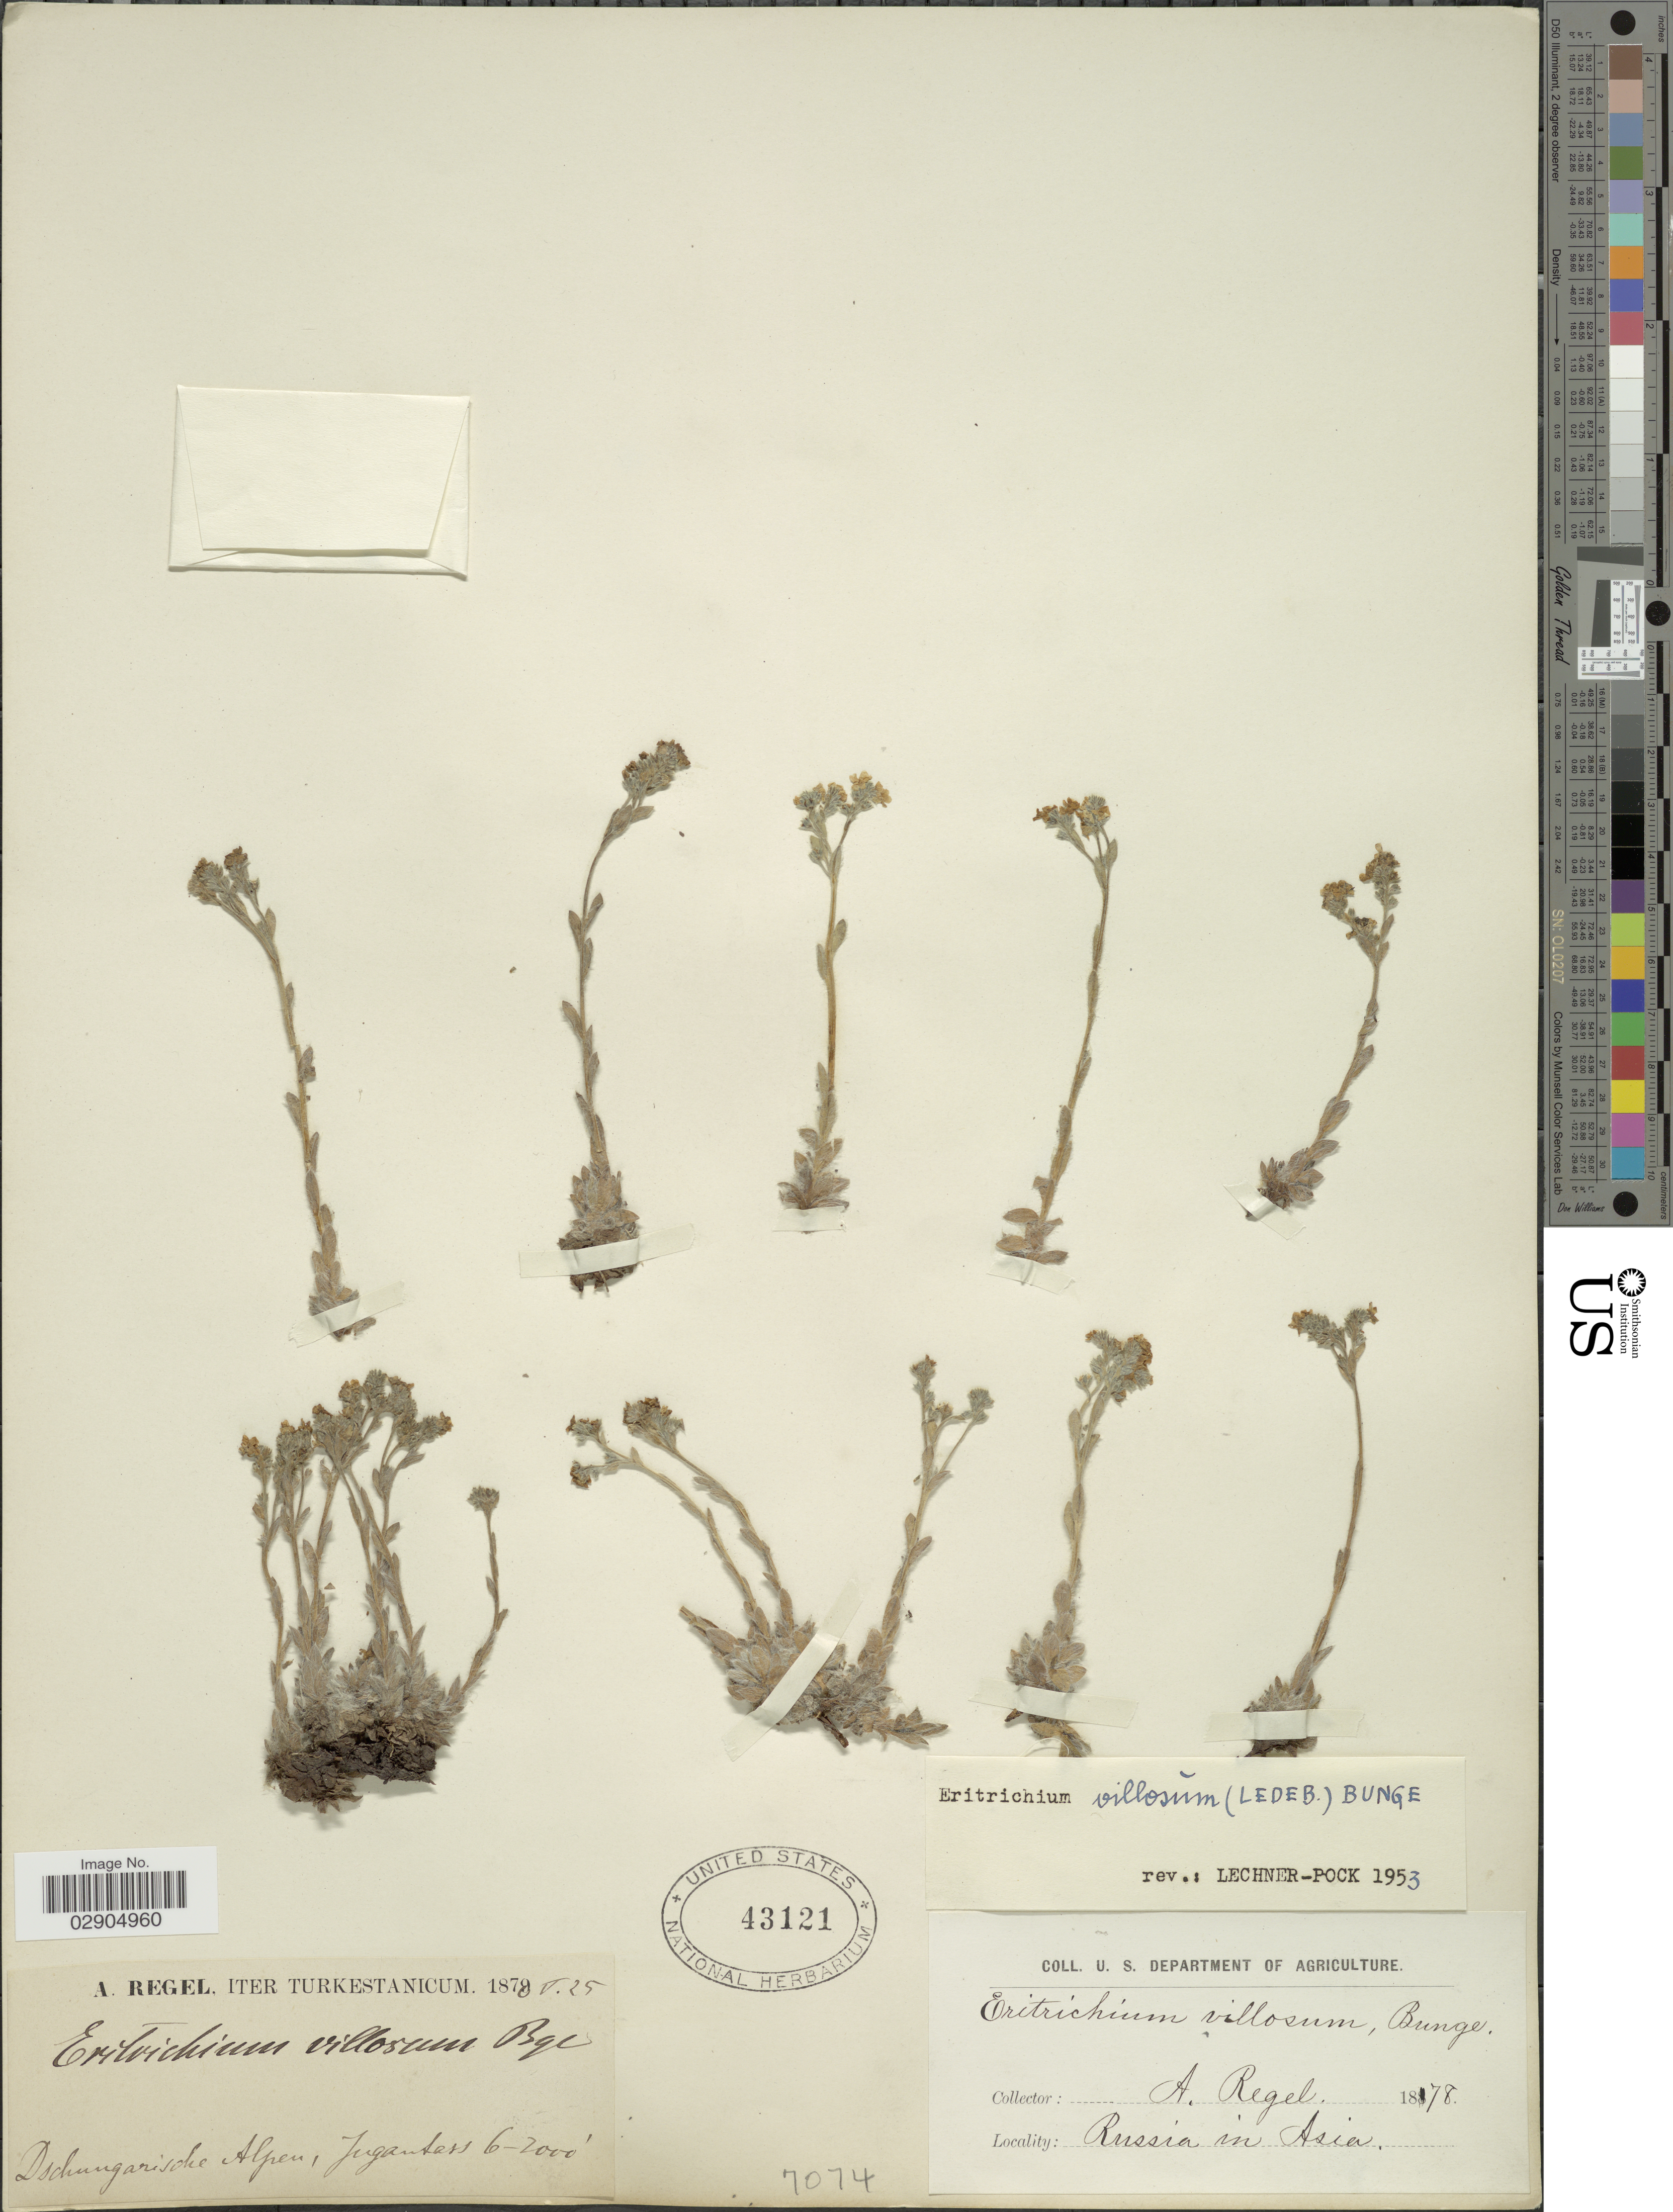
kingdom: Plantae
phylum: Tracheophyta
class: Magnoliopsida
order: Boraginales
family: Boraginaceae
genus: Eritrichium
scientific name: Eritrichium villosum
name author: (Ledeb.) Bunge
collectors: A. Regel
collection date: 1878-05-25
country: China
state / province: Xinjiang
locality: Russia in Asia. Turkestanicum. Dschungarische Alpen, Jugantass.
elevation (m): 183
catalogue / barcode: US 43121